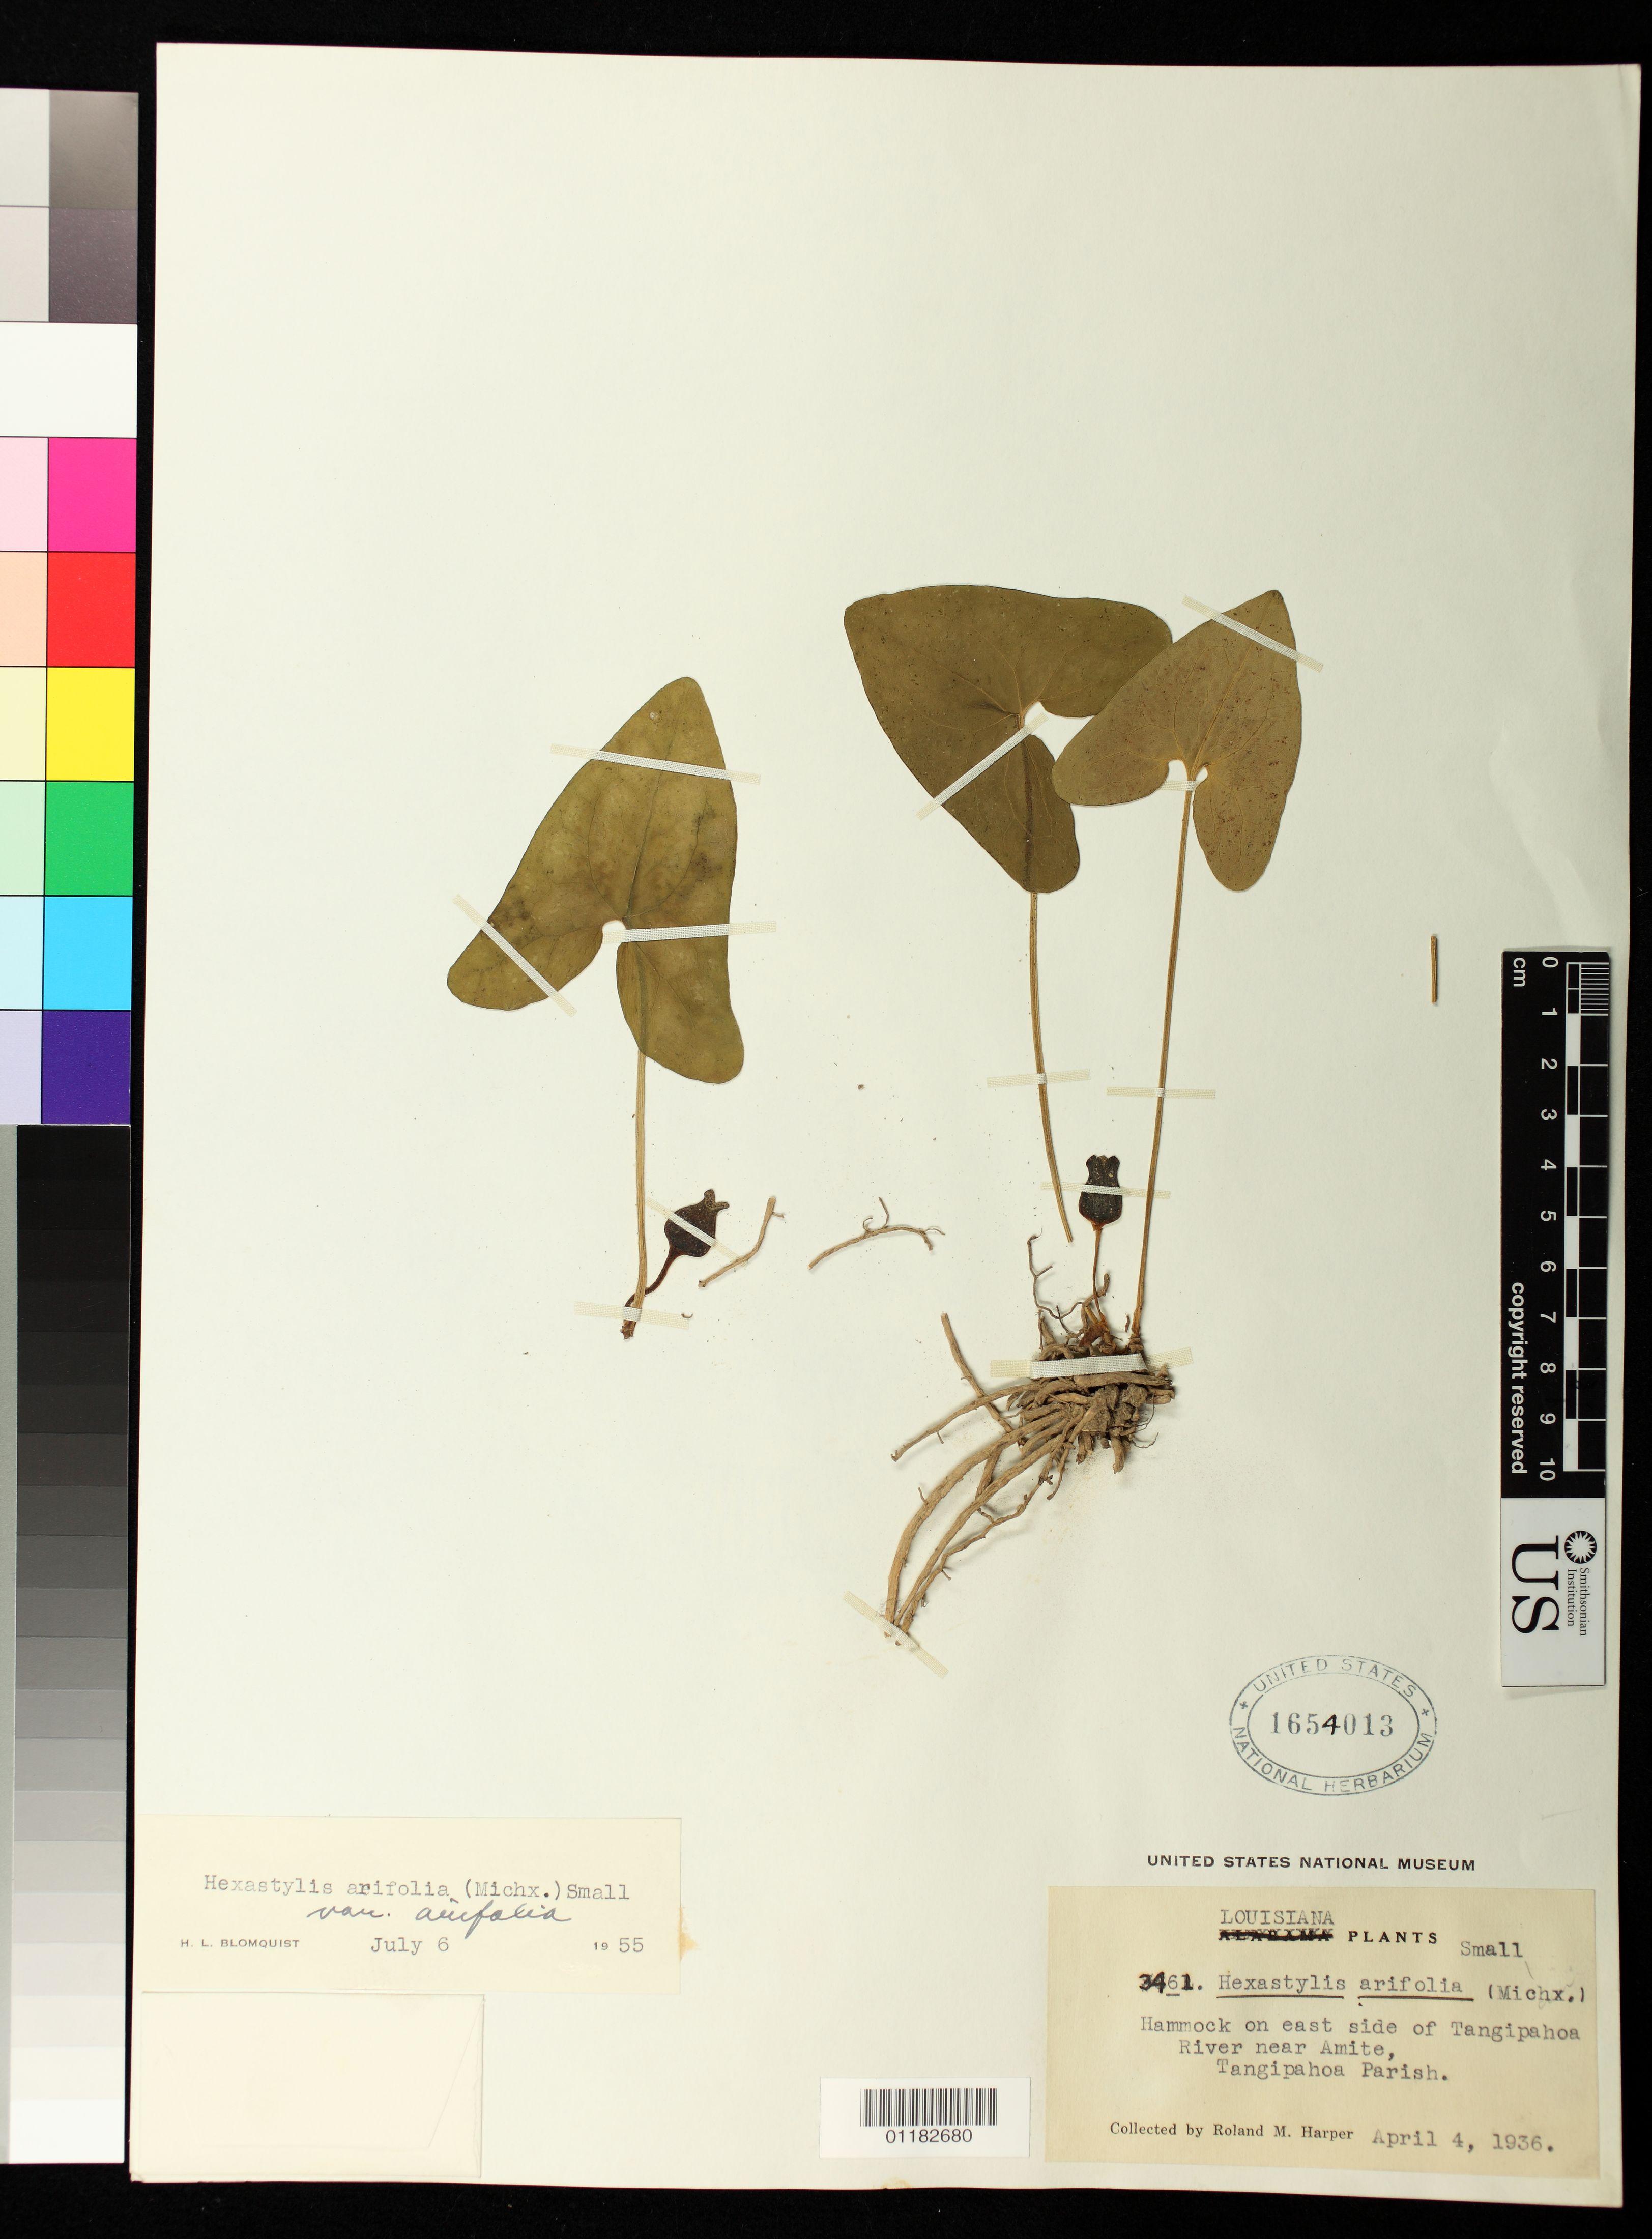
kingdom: Plantae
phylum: Tracheophyta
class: Magnoliopsida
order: Piperales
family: Aristolochiaceae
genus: Hexastylis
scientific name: Hexastylis arifolia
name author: (Michx.) Small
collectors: R. M. Harper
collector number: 3461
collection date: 1936-04-04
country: United States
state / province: Louisiana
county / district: Tangipahoa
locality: Hammock of east side of Tangipahoa River near Amite, Tangipahoa Parish.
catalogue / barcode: US 1654013